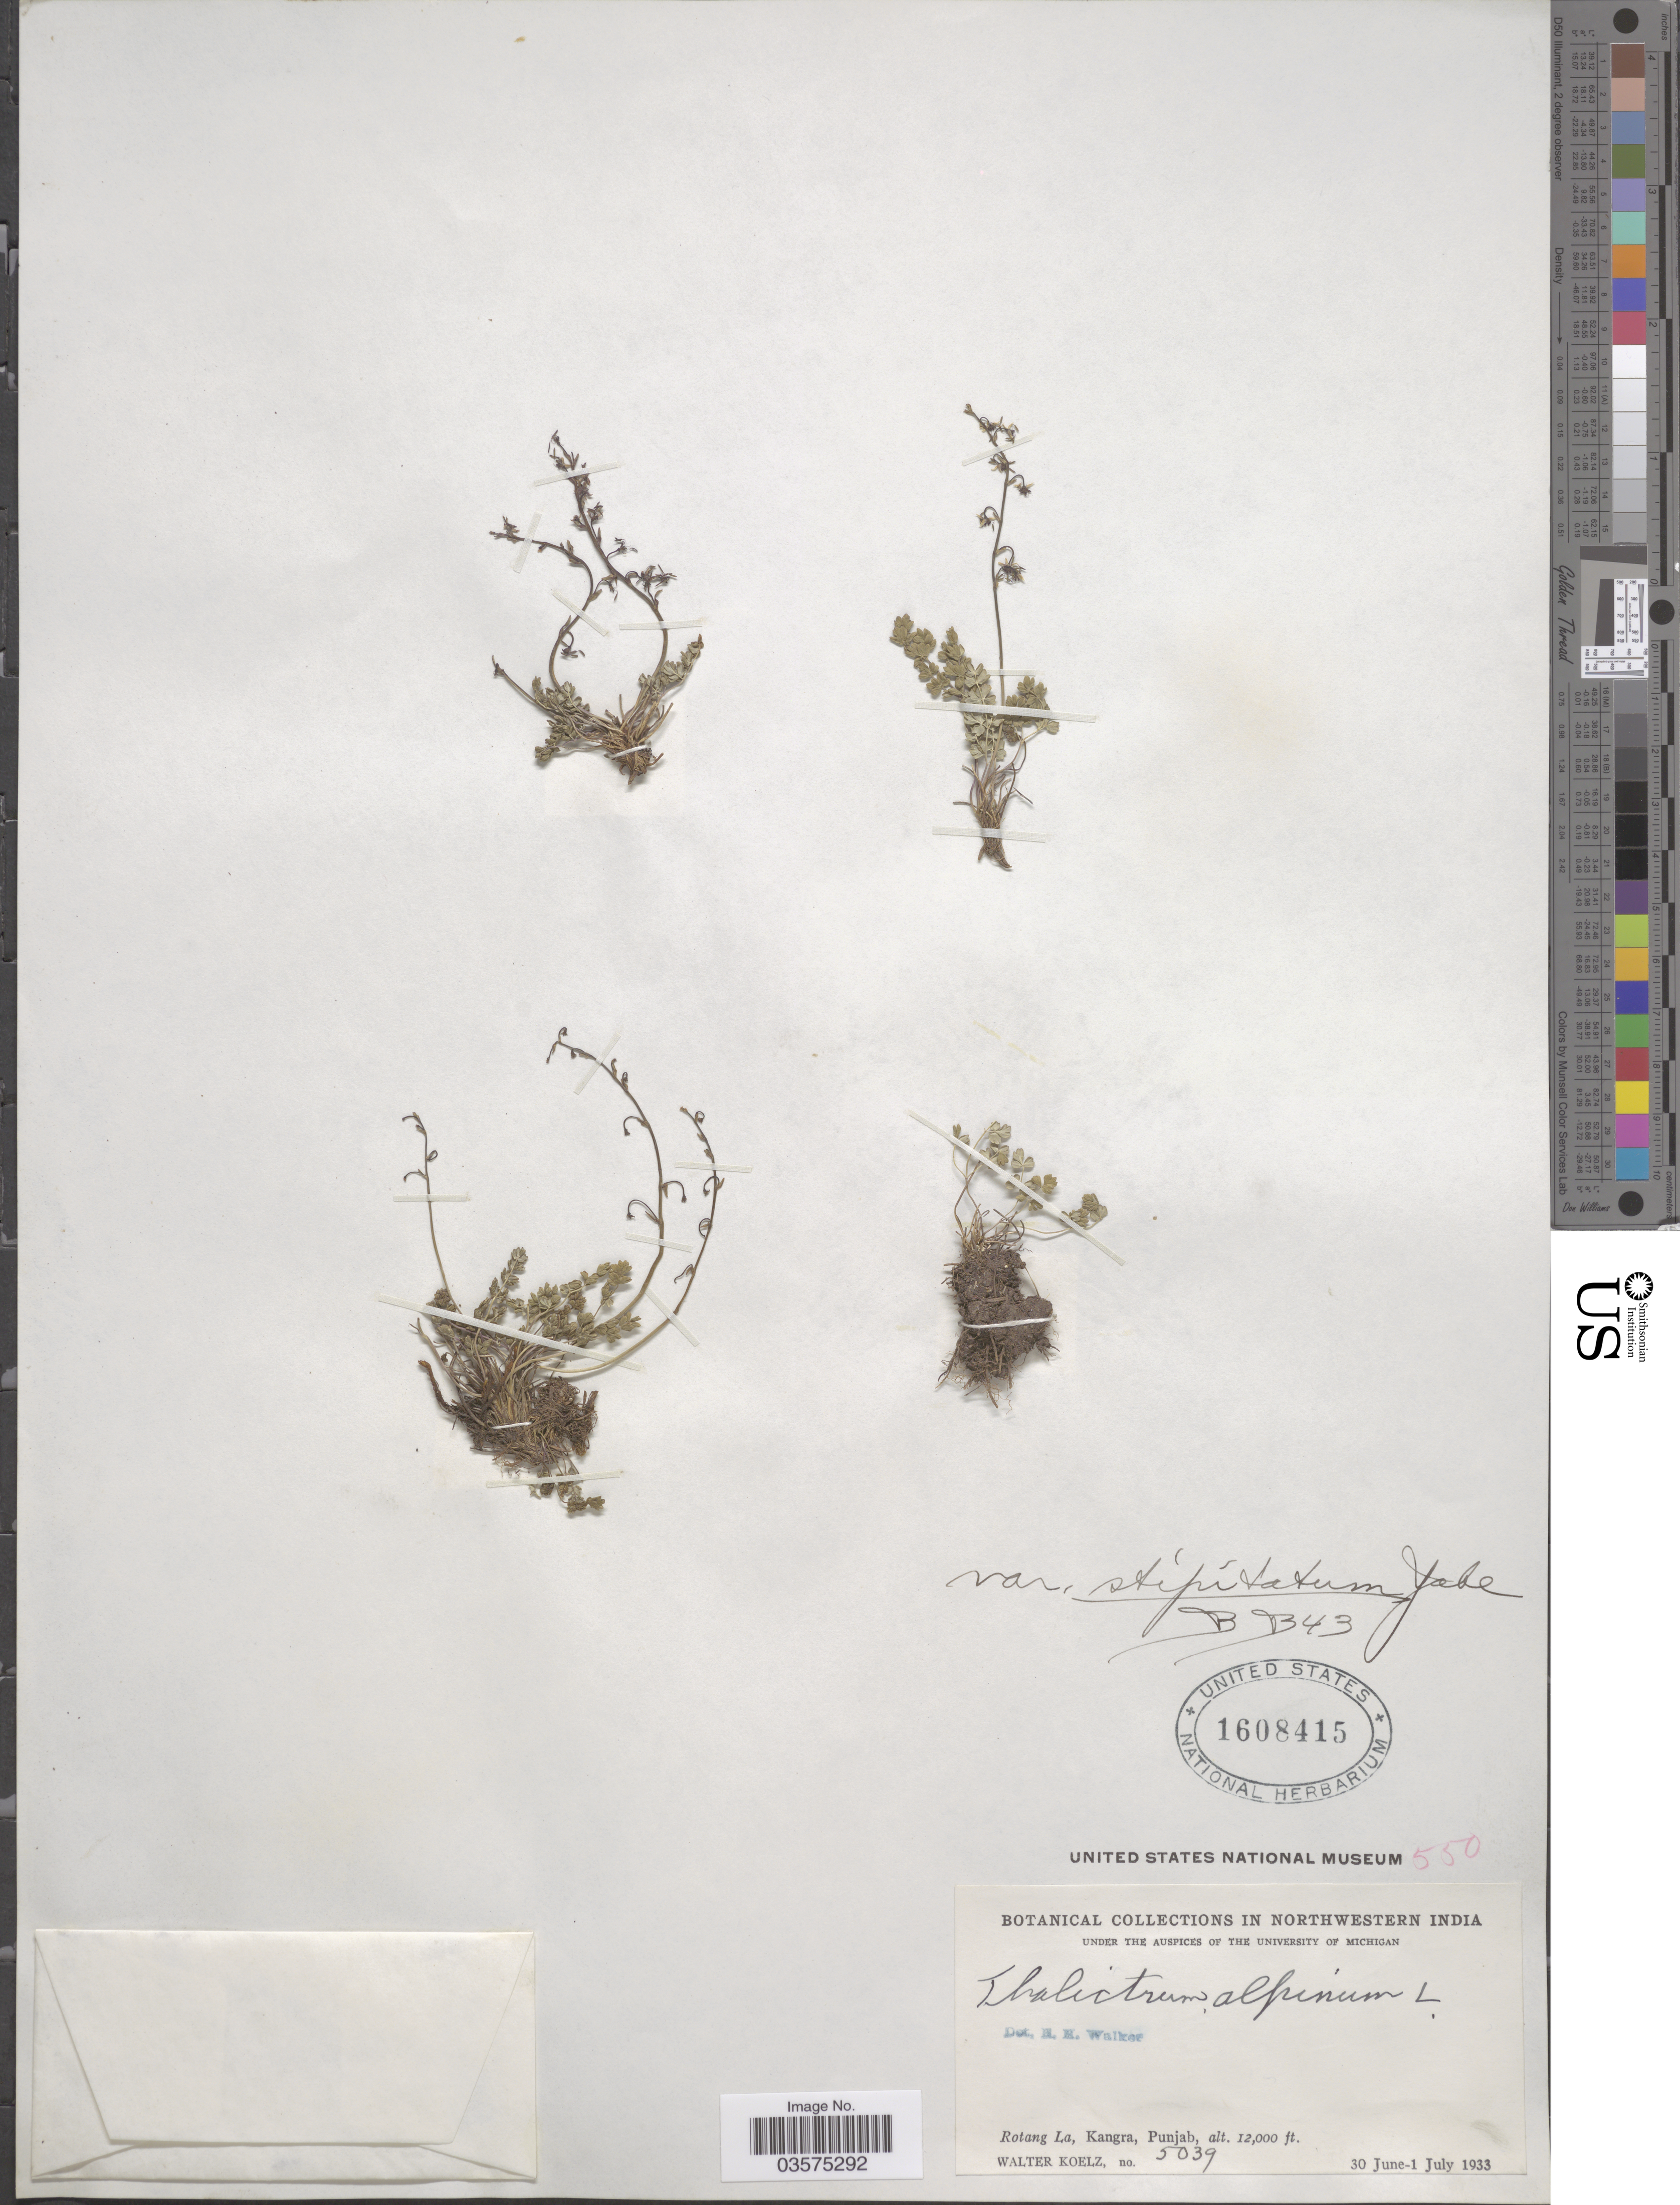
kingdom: Plantae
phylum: Tracheophyta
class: Magnoliopsida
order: Ranunculales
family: Ranunculaceae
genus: Thalictrum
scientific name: Thalictrum alpinum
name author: L.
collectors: W. N. Koelz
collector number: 5039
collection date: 1933-06-30/1933-07-01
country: India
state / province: Punjab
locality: Northwestern India. Rotang La, Kangra.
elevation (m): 3658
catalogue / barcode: US 1608415